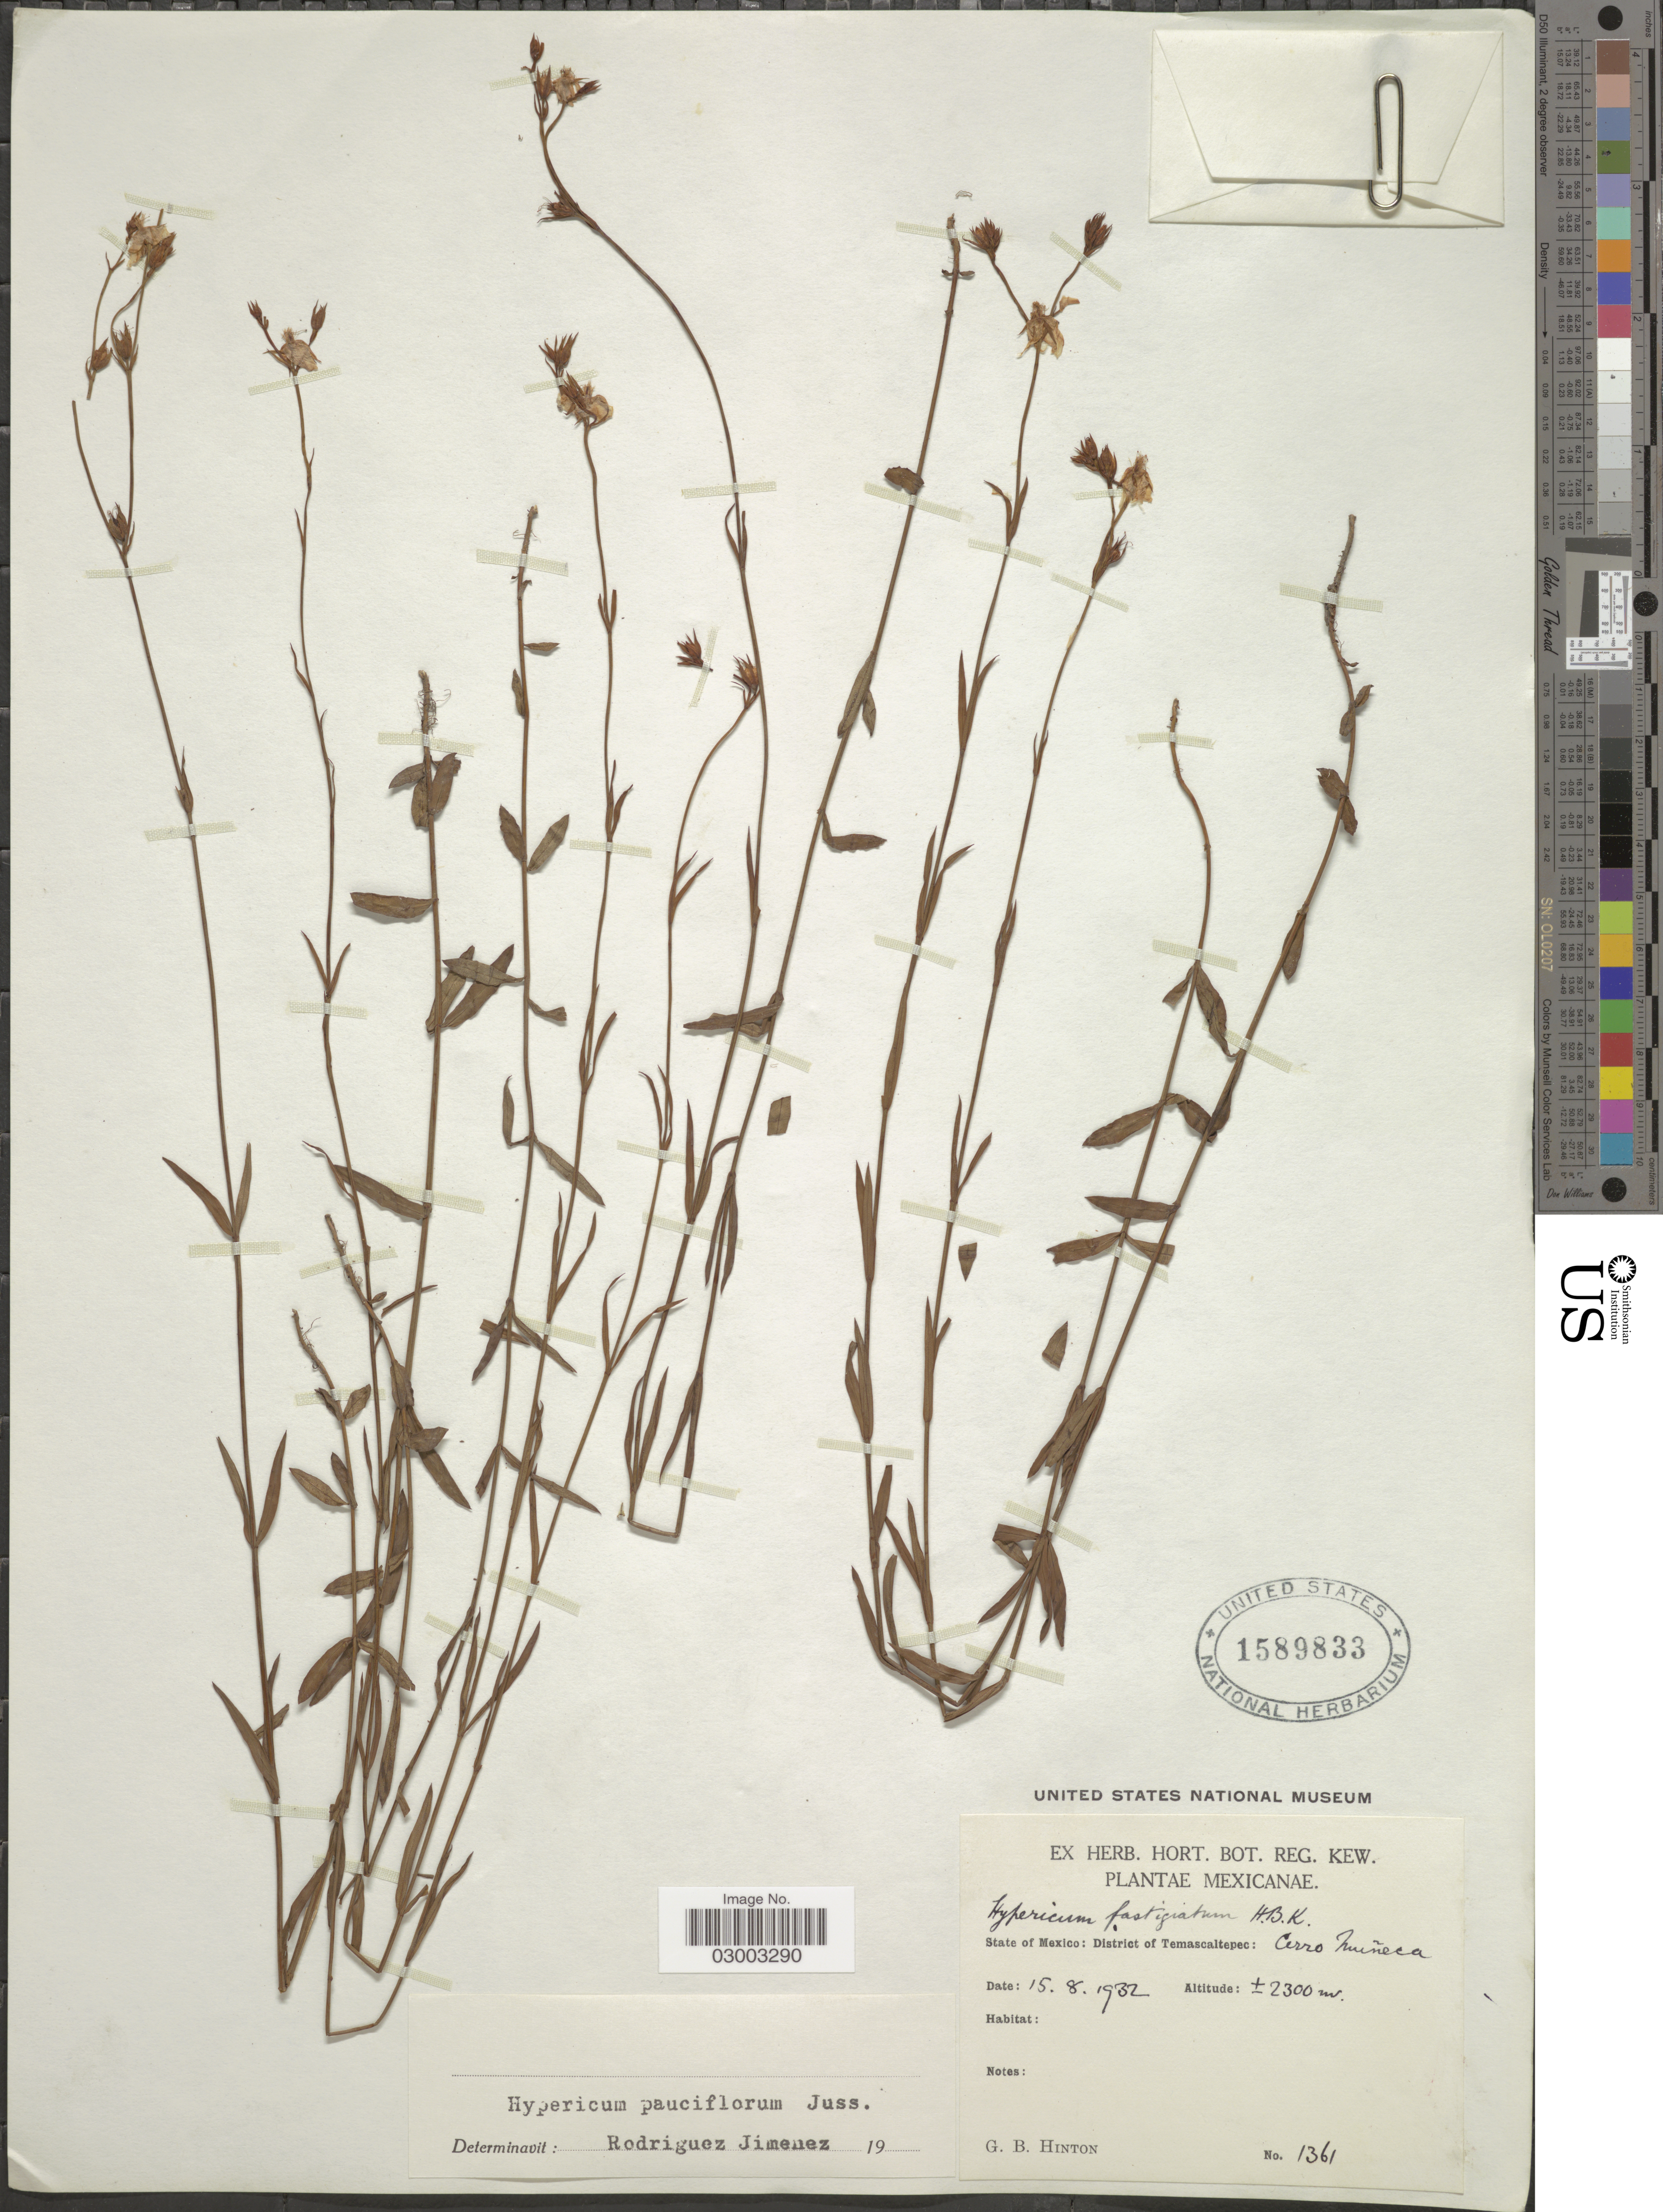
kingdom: Plantae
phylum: Tracheophyta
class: Magnoliopsida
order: Malpighiales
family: Hypericaceae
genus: Hypericum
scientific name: Hypericum pauciflorum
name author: Kunth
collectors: G. B. Hinton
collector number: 1361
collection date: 1932-08-15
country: Mexico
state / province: México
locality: State of Mexico: District of Temascaltepec: Cerro Muñeca.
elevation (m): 2300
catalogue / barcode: US 1589833